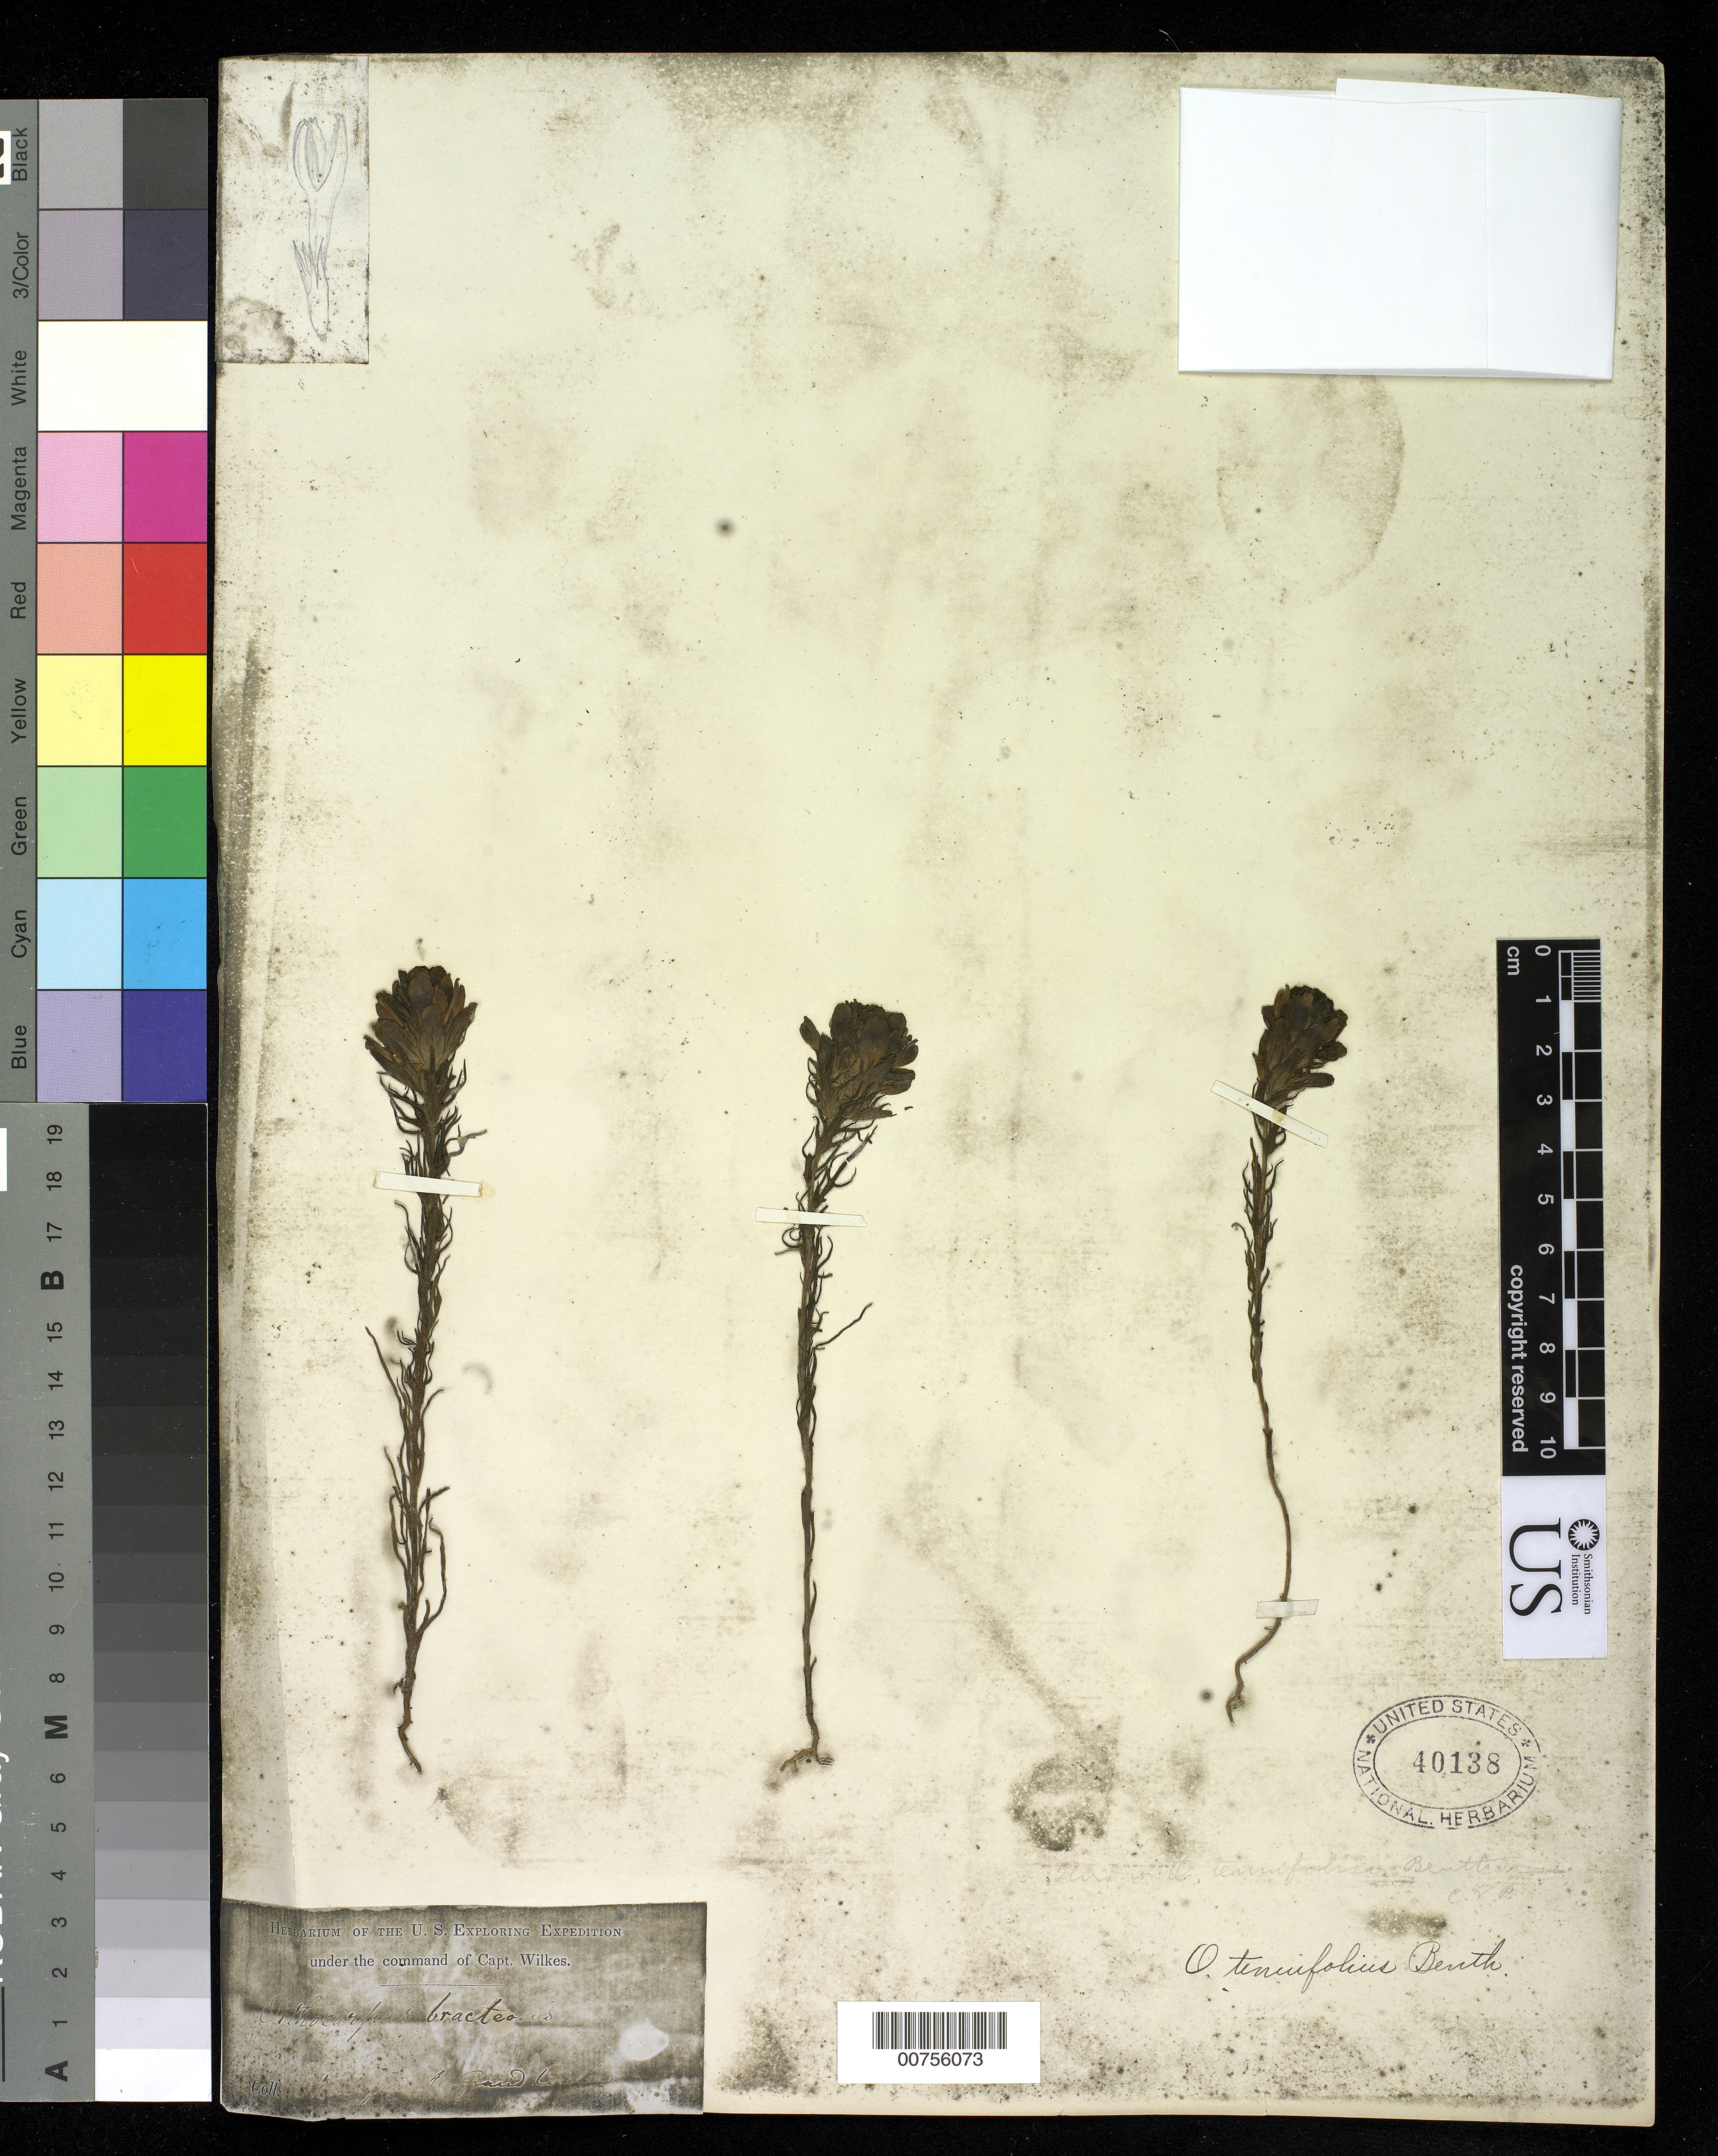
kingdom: Plantae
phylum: Tracheophyta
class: Magnoliopsida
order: Lamiales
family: Orobanchaceae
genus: Orthocarpus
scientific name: Orthocarpus tenuifolius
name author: (Pursh) Benth.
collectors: Wilkes Explor. Exped.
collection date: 1838/1842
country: United States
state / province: Washington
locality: Okanagan + ?????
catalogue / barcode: US 40138